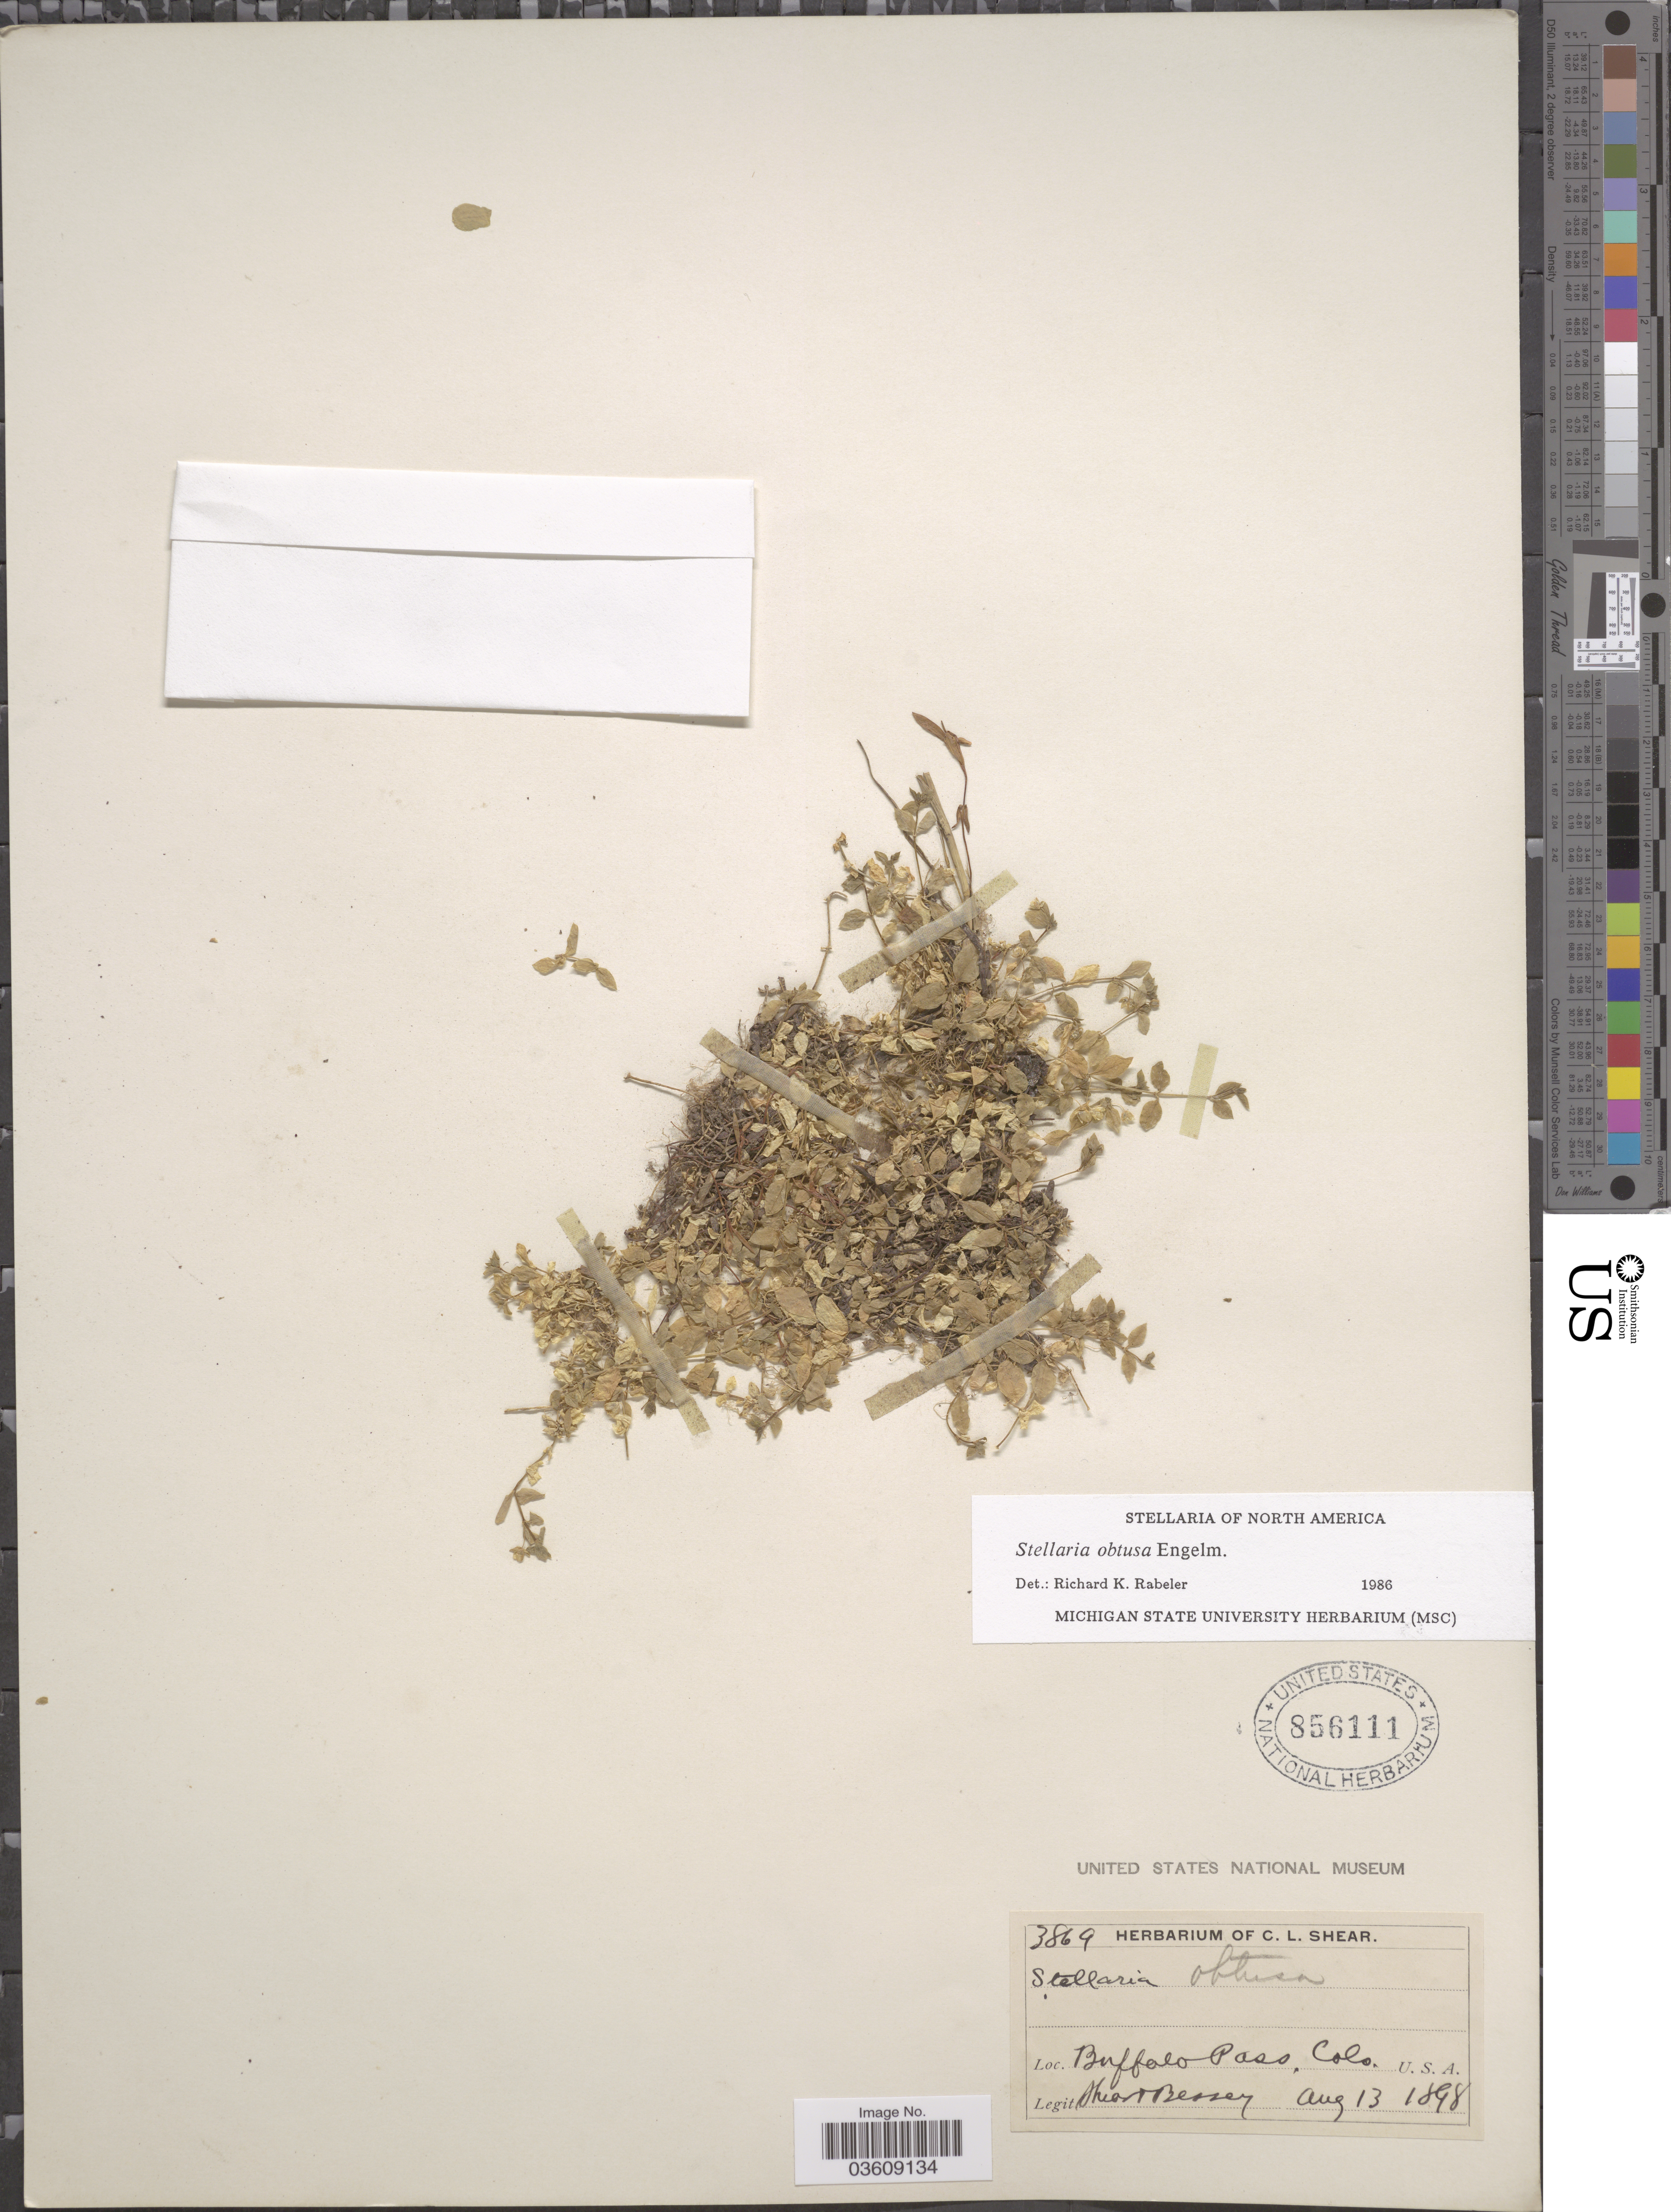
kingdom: Plantae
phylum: Tracheophyta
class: Magnoliopsida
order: Caryophyllales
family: Caryophyllaceae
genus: Engellaria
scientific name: Engellaria obtusa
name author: (Engelm.) Iamonico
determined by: U.S. National Herbarium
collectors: -- Shear & -. Bessey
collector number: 3869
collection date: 1898-08-13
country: United States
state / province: Colorado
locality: Buffalo Pass.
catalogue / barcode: US 856111